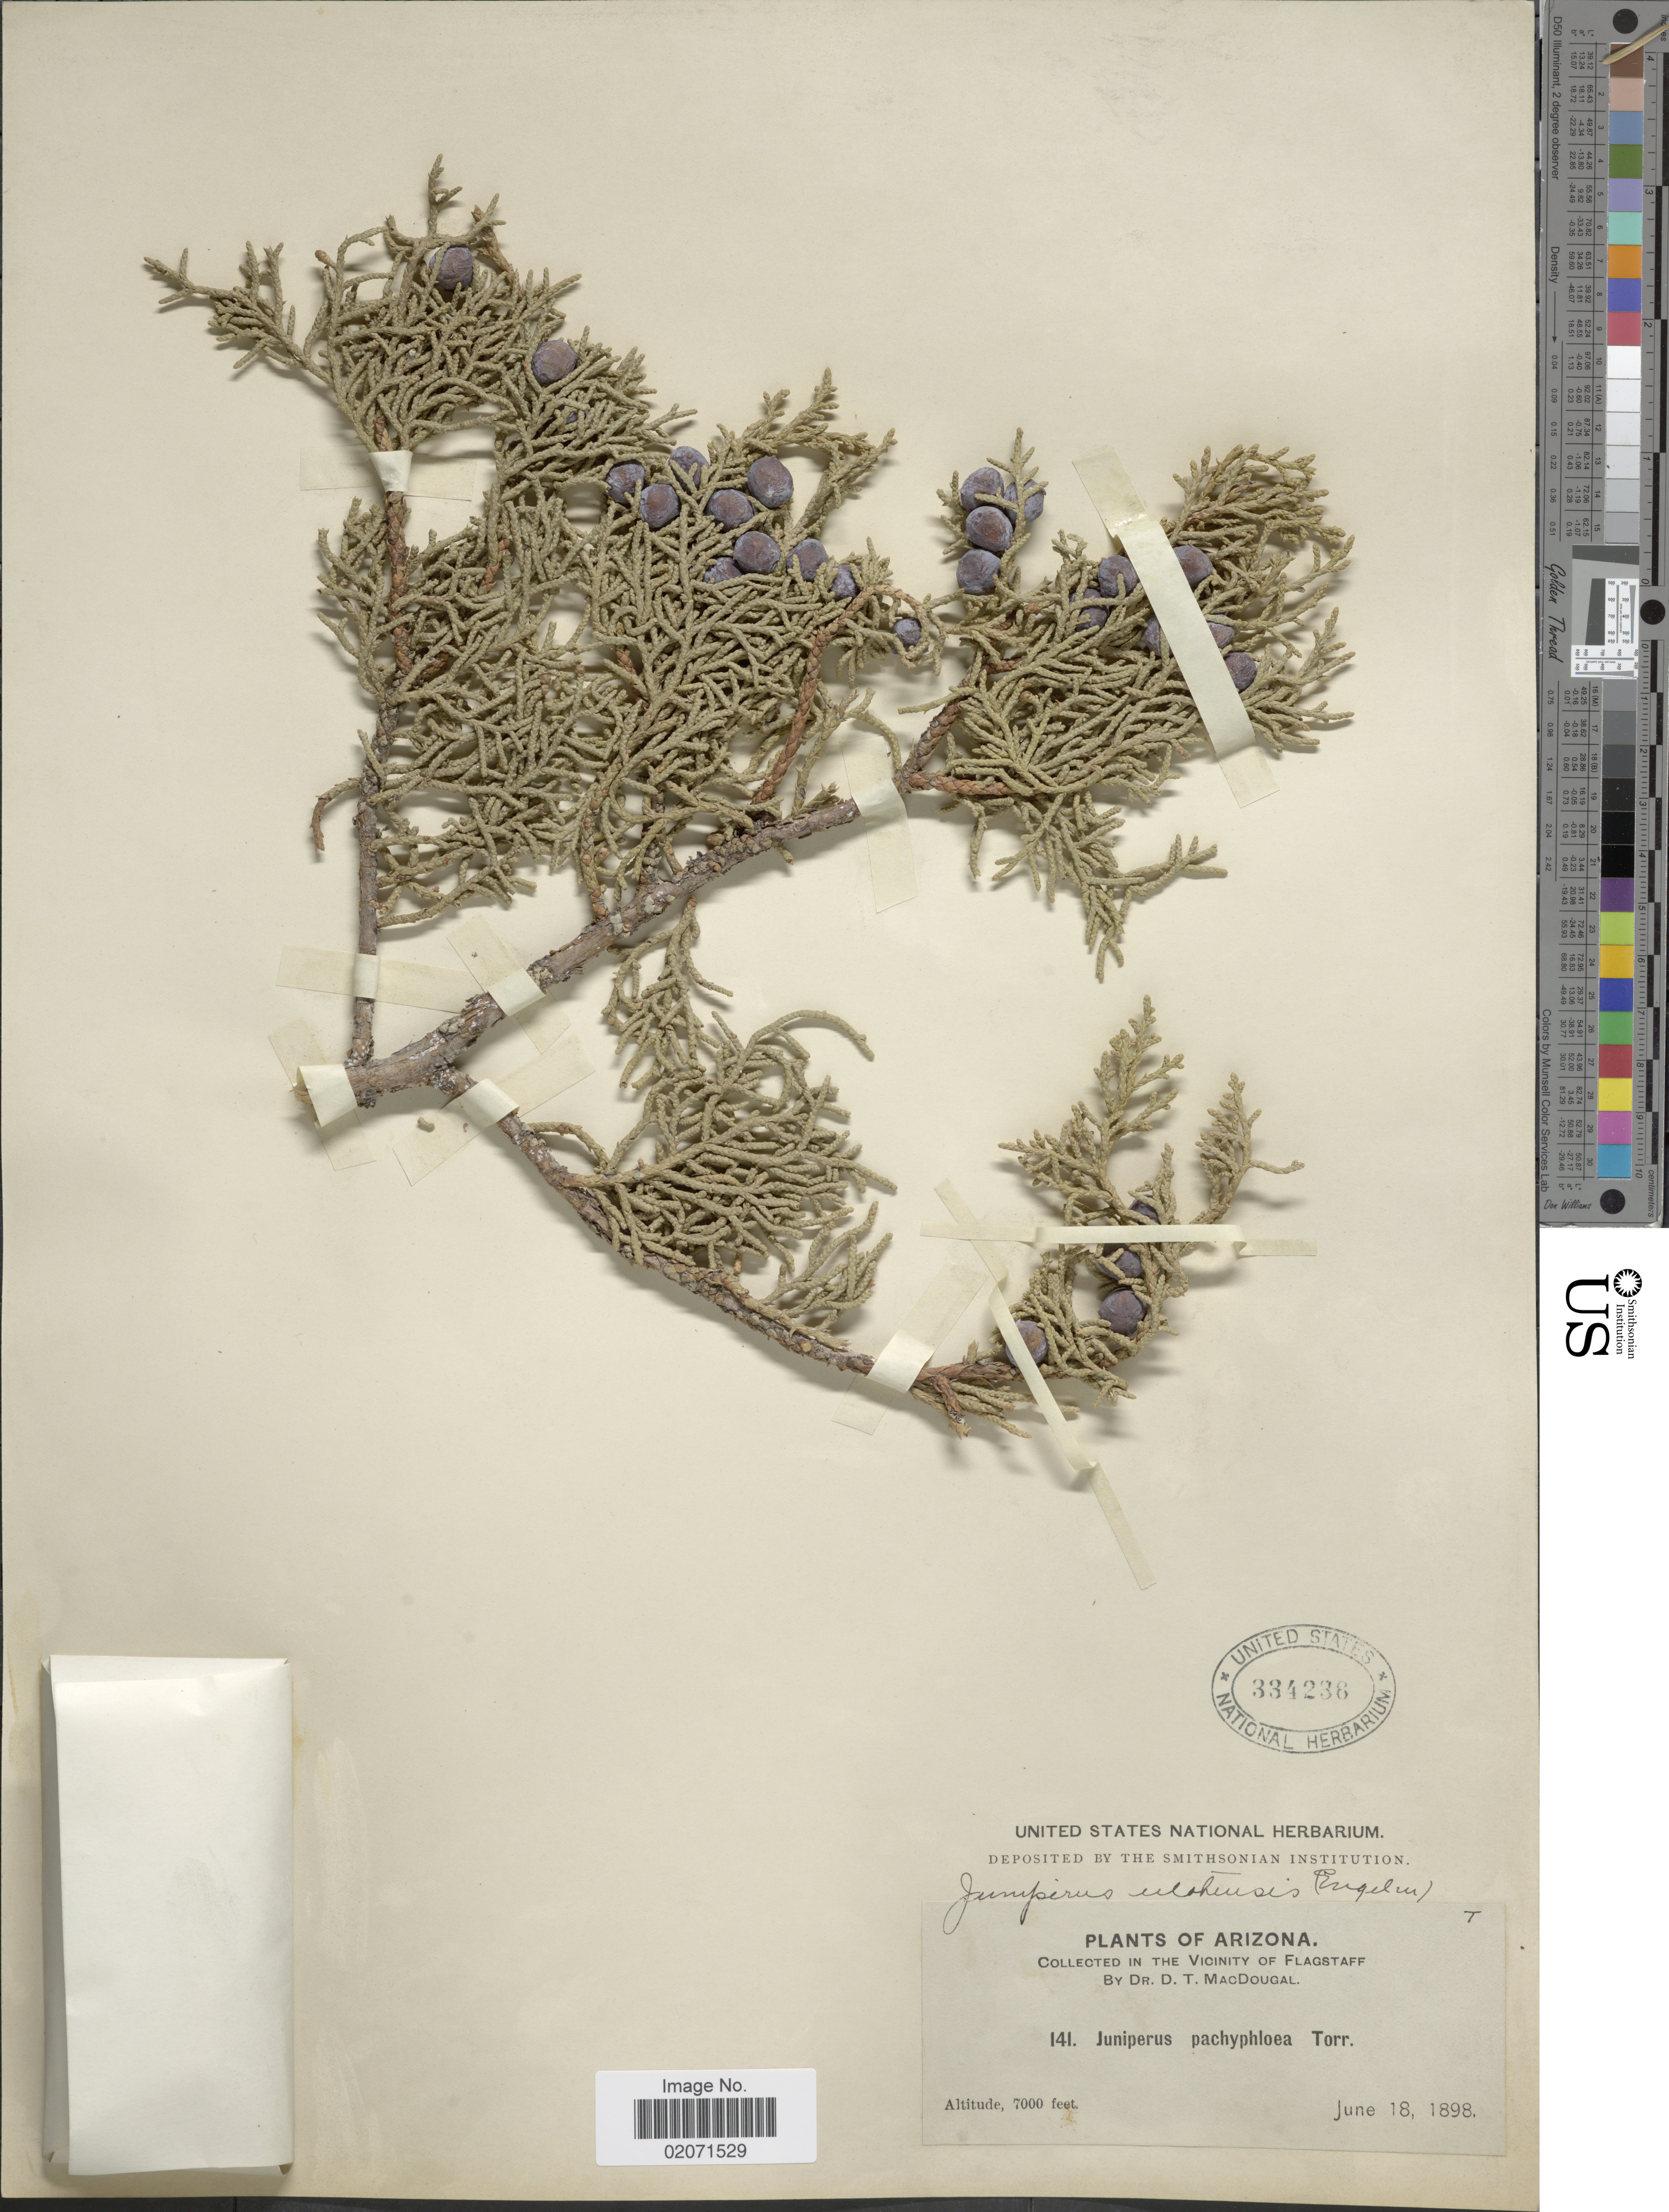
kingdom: Plantae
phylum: Tracheophyta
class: Pinopsida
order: Pinales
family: Cupressaceae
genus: Juniperus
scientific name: Juniperus osteosperma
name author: (Torr.) Little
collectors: D. T. MacDougal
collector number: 141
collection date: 1898-06-18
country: United States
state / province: Arizona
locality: In the vicinity of Flagstaff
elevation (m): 2134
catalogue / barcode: US 334236